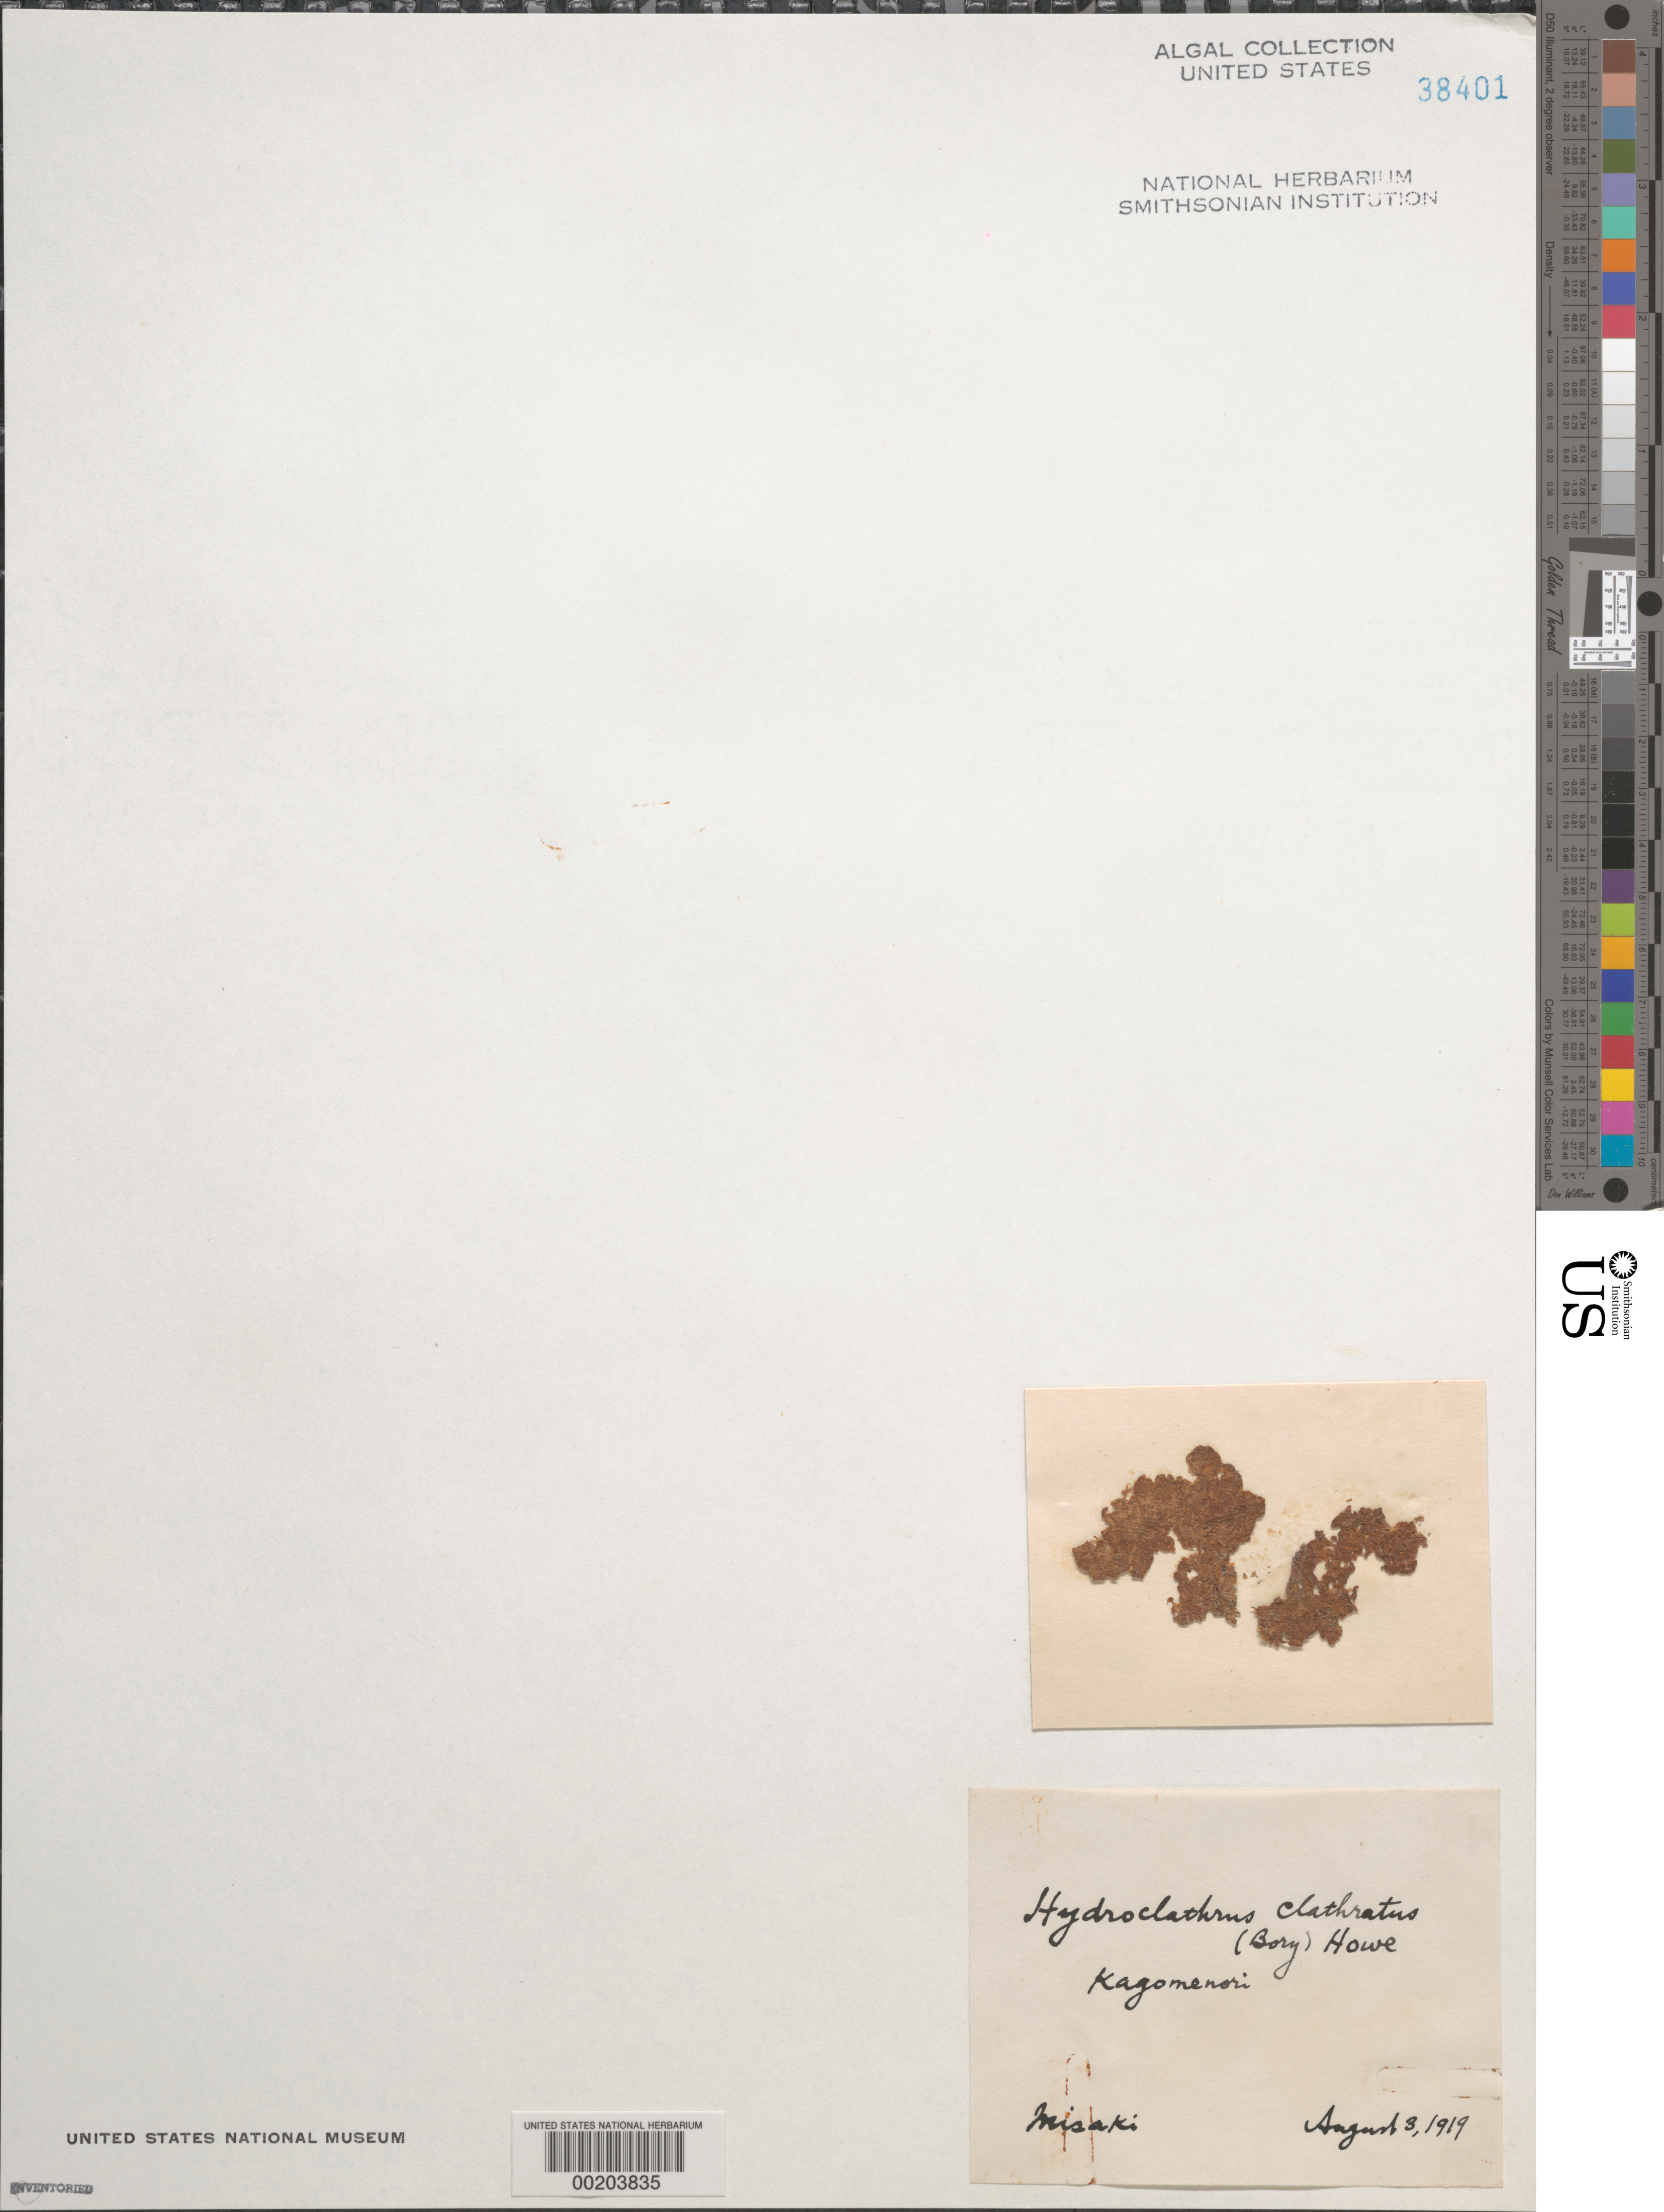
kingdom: Chromista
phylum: Ochrophyta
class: Phaeophyceae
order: Scytosiphonales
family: Scytosiphonaceae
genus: Hydroclathrus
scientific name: Hydroclathrus clathratus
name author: (C. Agardh) M. Howe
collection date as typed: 03 Aug 1919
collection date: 1919-08-03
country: Japan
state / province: Kanagawa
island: Honshu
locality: Misaki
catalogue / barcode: US 38401